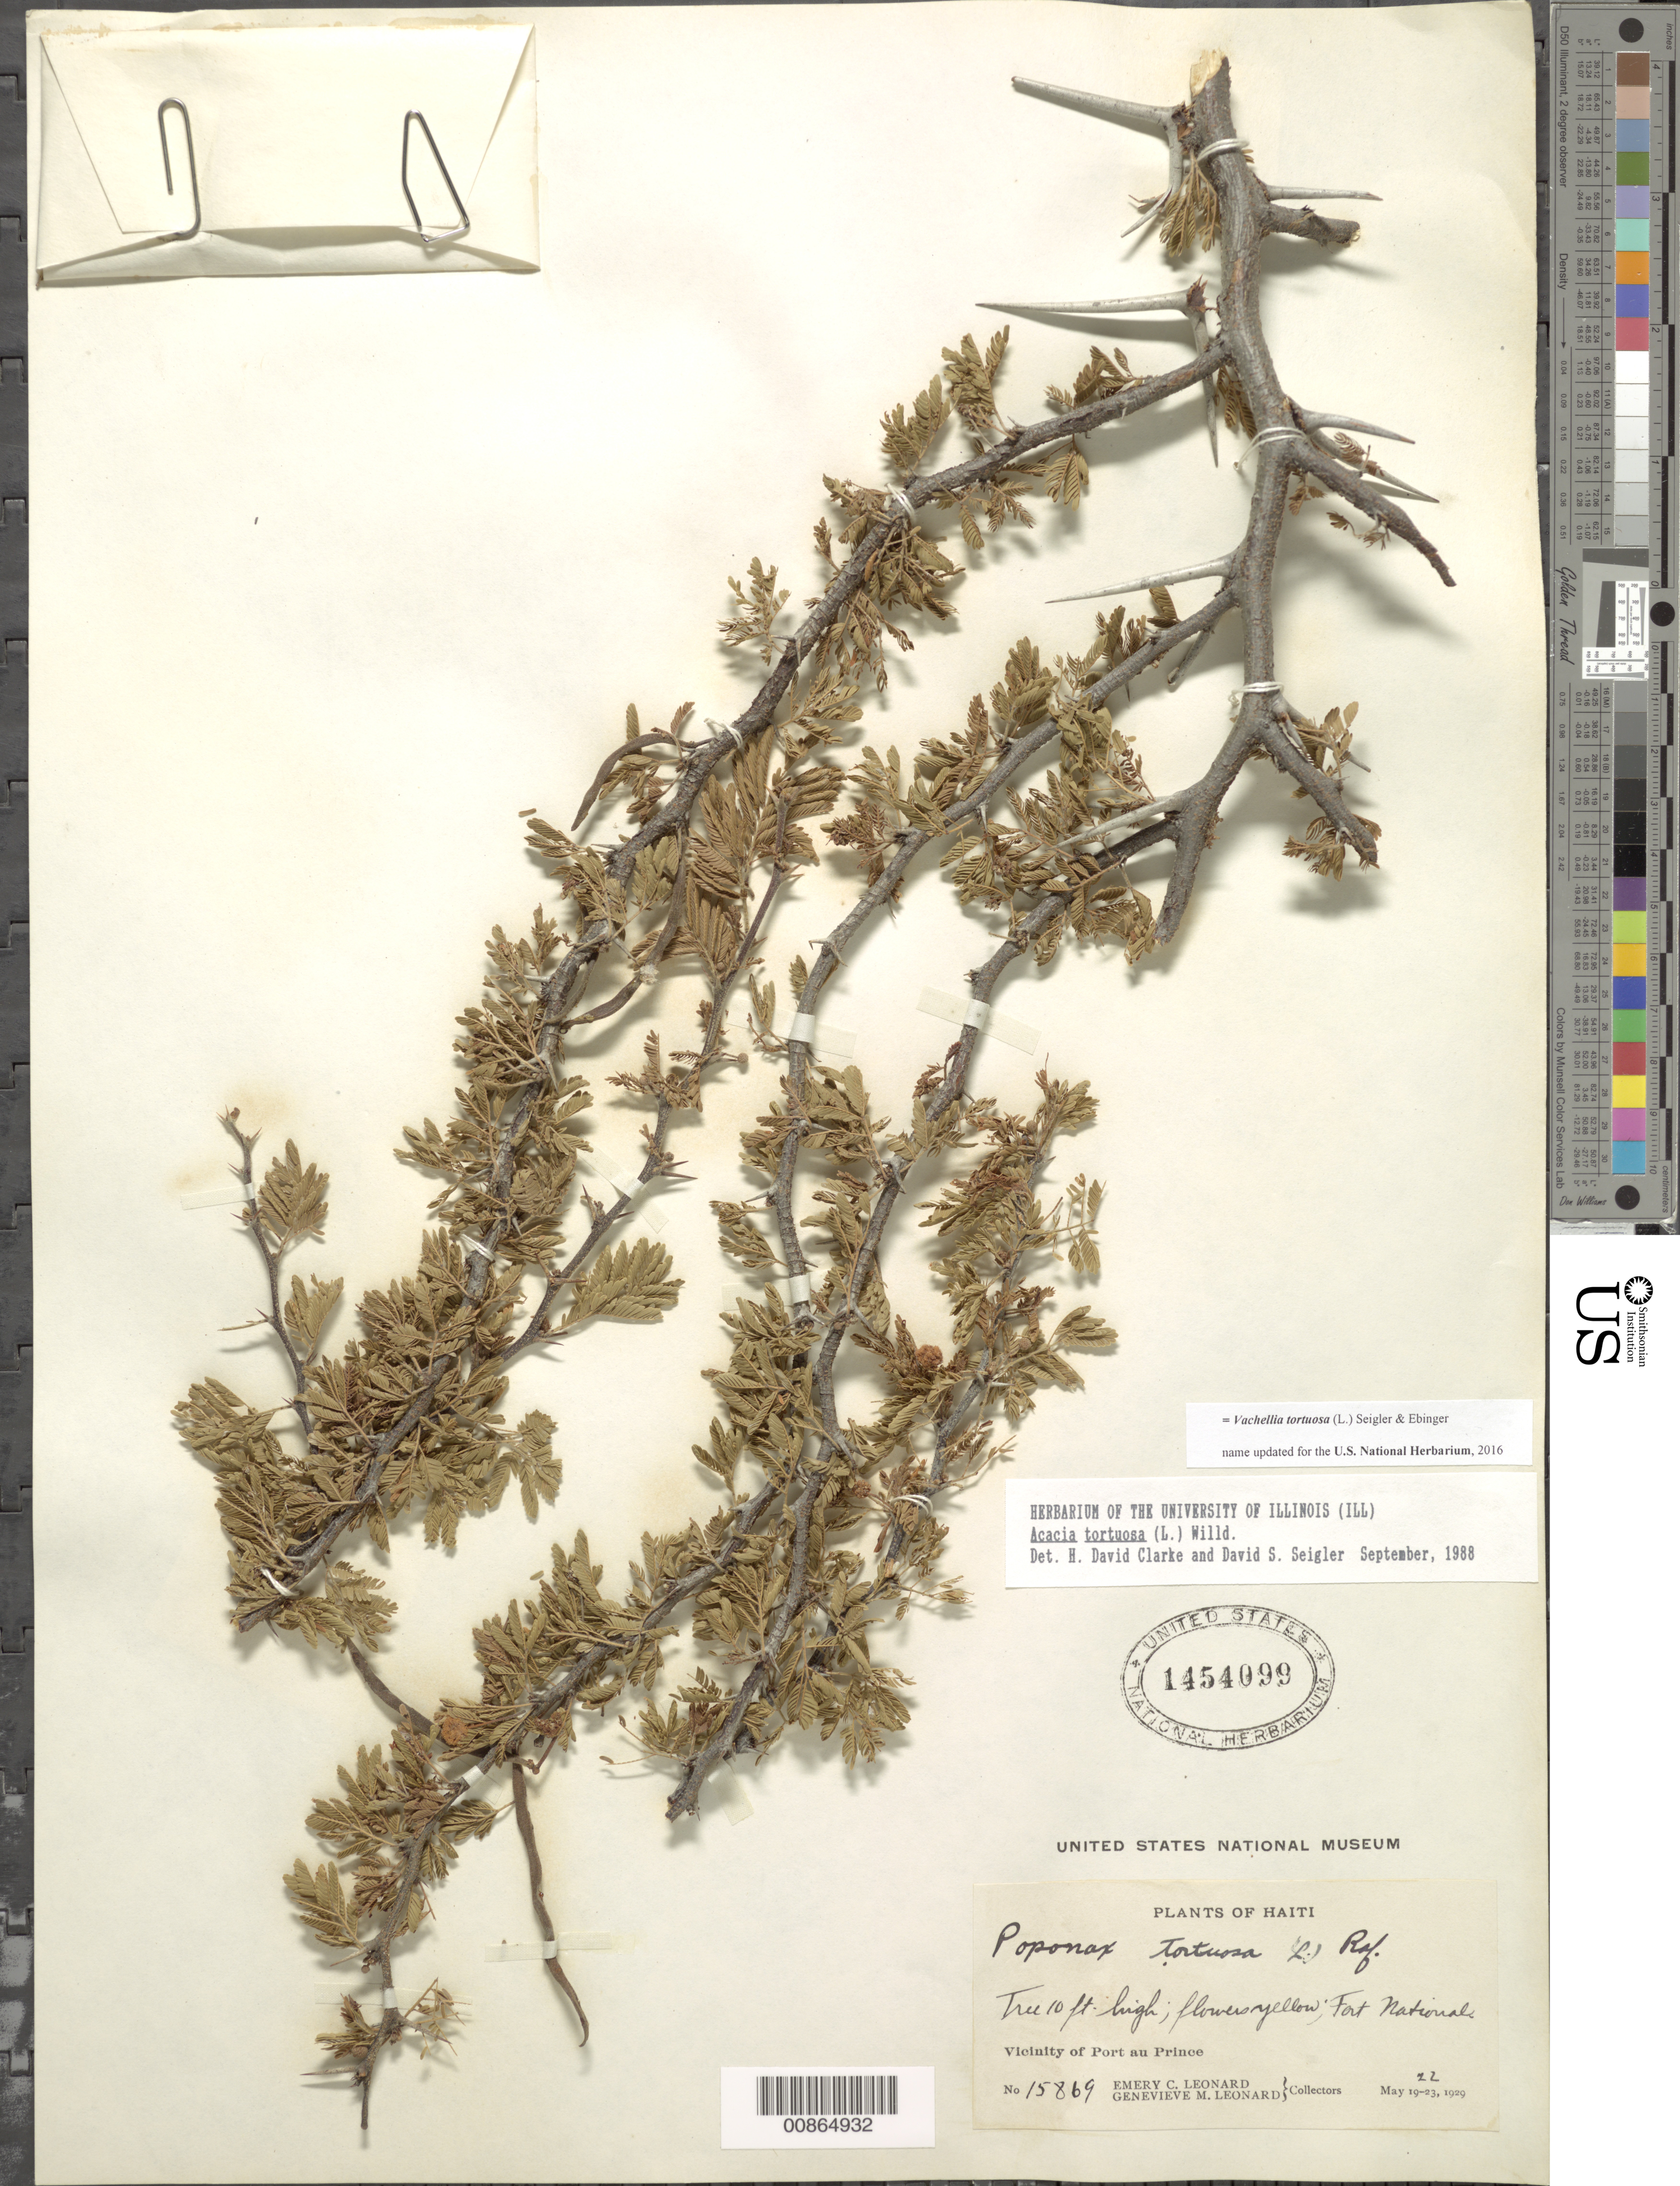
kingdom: Plantae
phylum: Tracheophyta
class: Magnoliopsida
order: Fabales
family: Fabaceae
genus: Vachellia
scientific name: Vachellia tortuosa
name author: (L.) Seigler & Ebinger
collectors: E. C. Leonard & G. M. Leonard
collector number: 15869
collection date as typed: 22 May 1929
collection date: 1929-05-22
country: Haiti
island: Hispaniola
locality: Vicinity of Port au Prince. Fort National.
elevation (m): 50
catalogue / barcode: US 1454099